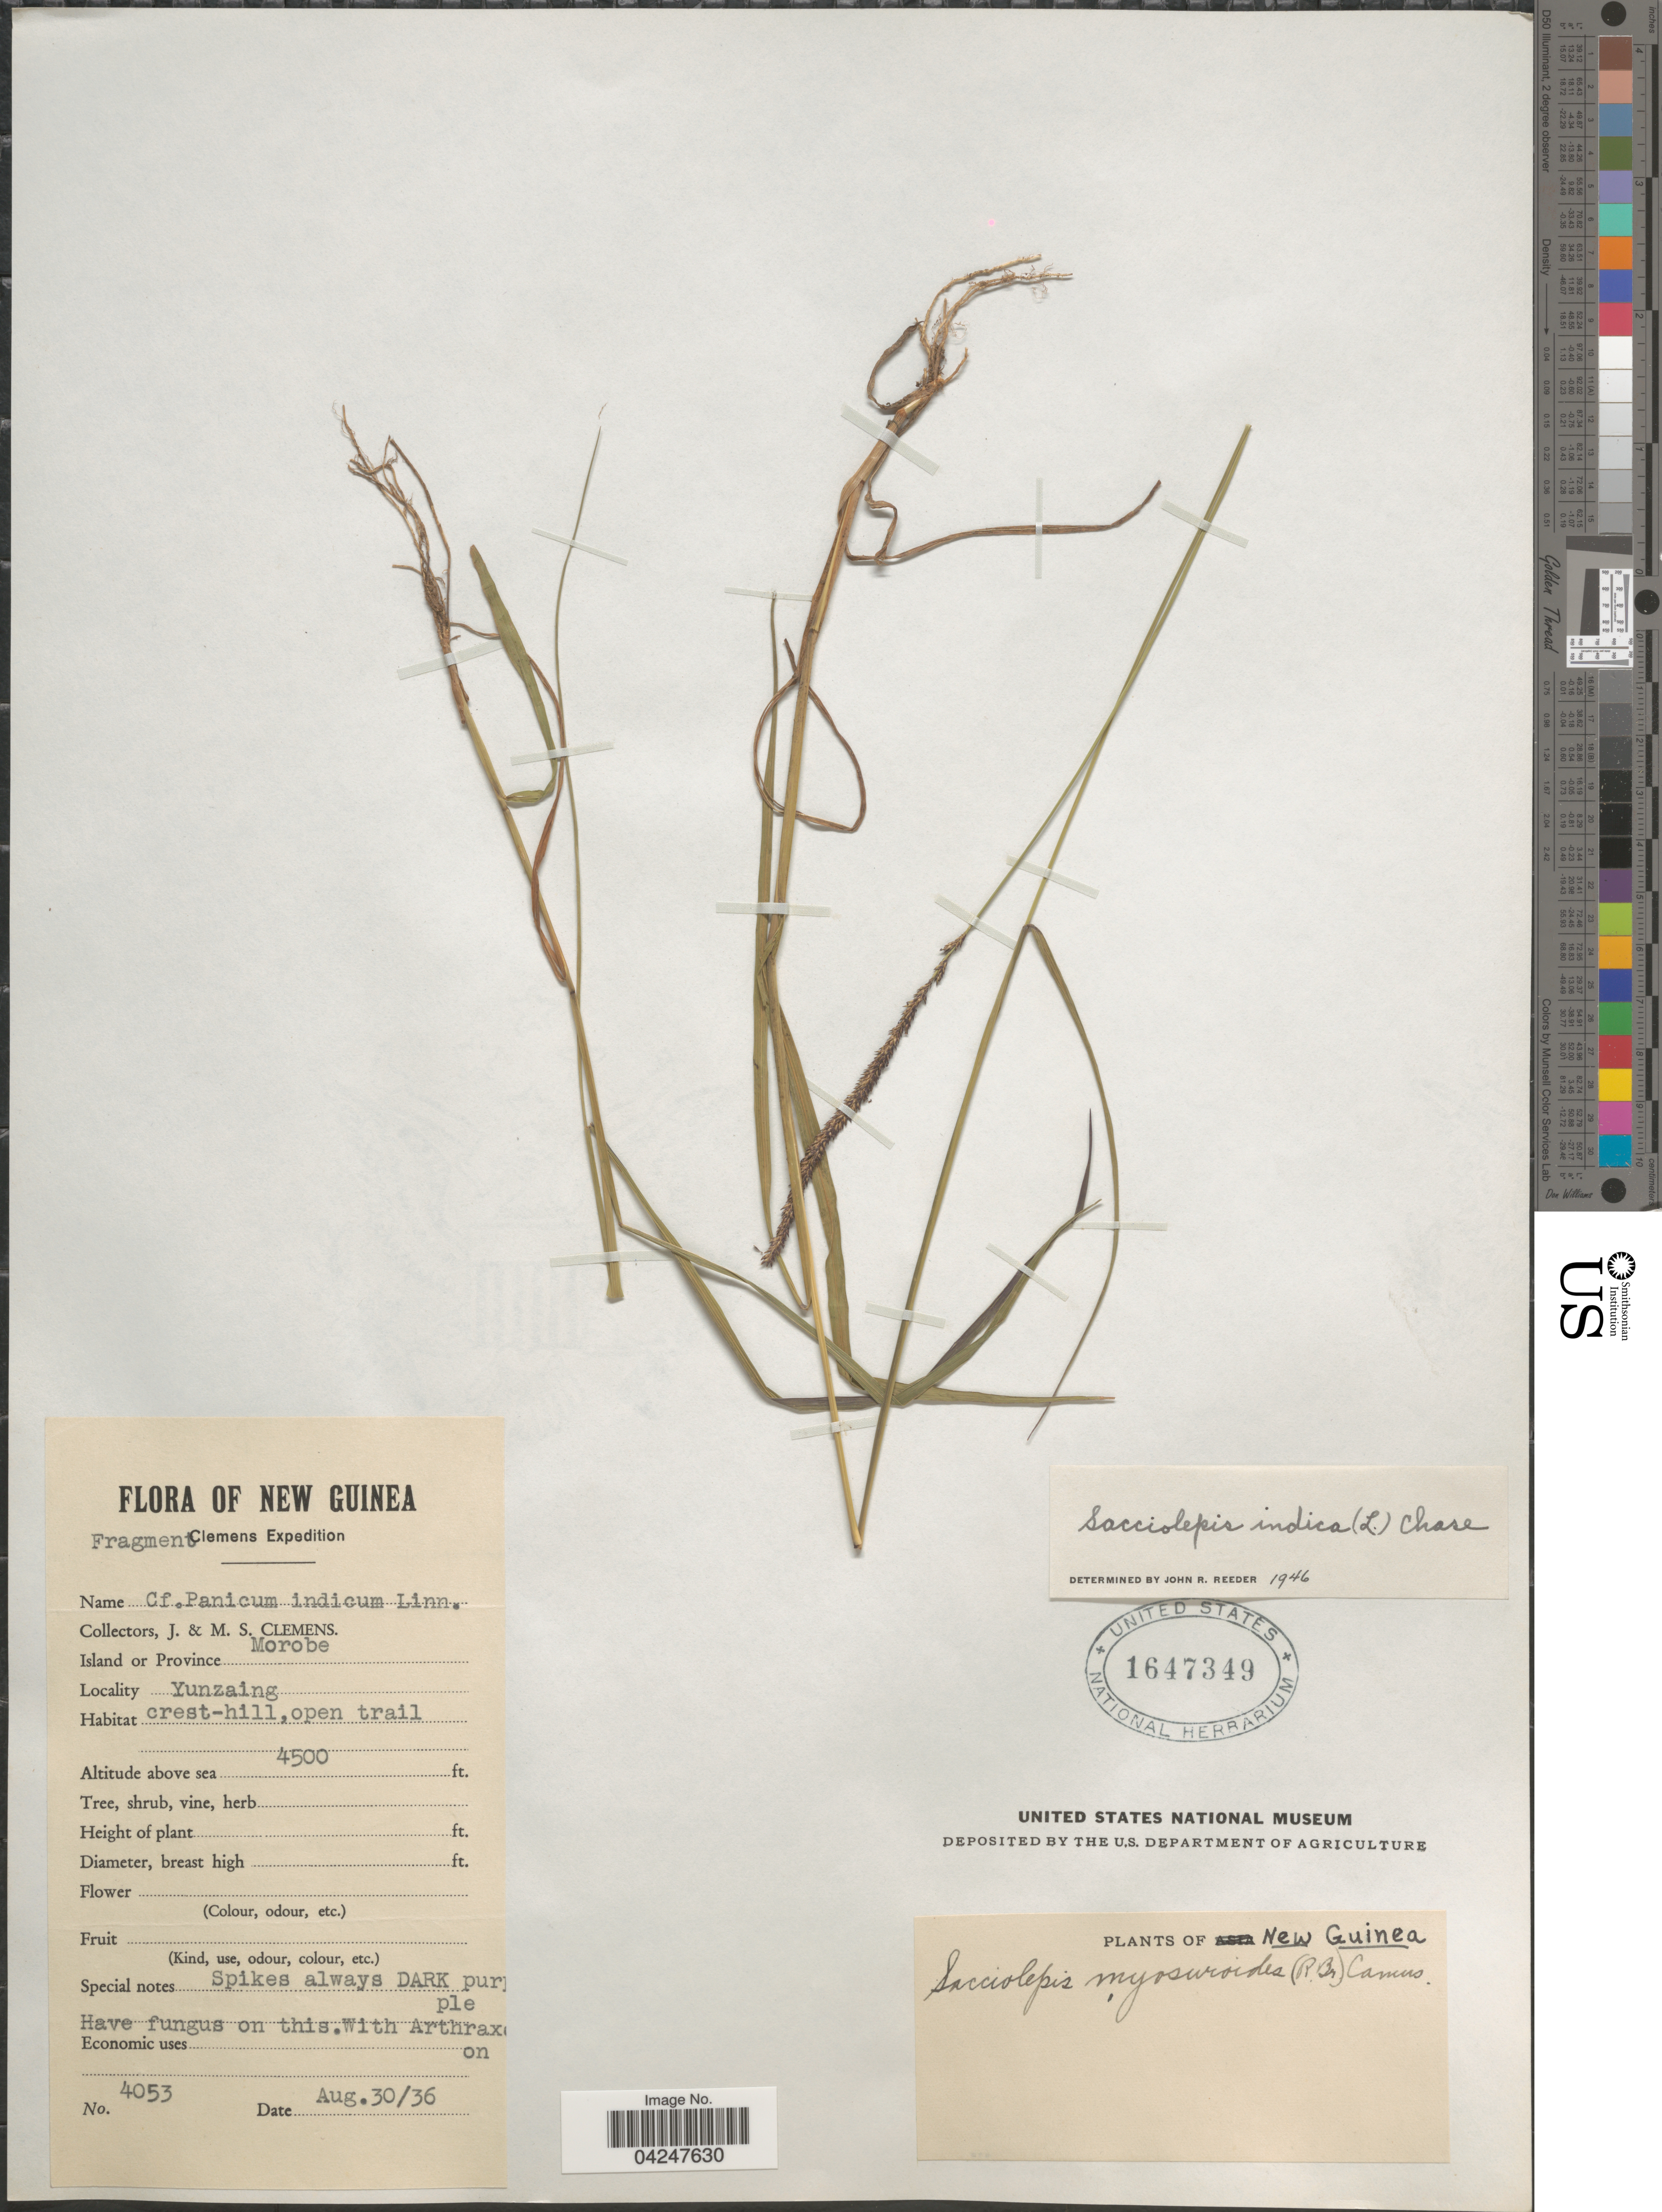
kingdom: Plantae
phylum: Tracheophyta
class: Liliopsida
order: Poales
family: Poaceae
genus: Sacciolepis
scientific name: Sacciolepis indica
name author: (L.) Chase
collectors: J. Clemens & M. S. Clemens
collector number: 4053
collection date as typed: Transcribed d/m/y: 30/8/36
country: Papua New Guinea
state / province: Morobe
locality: New Guinea. Island or Province Morobe. Yunzaing.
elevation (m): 1372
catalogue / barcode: US 1647349